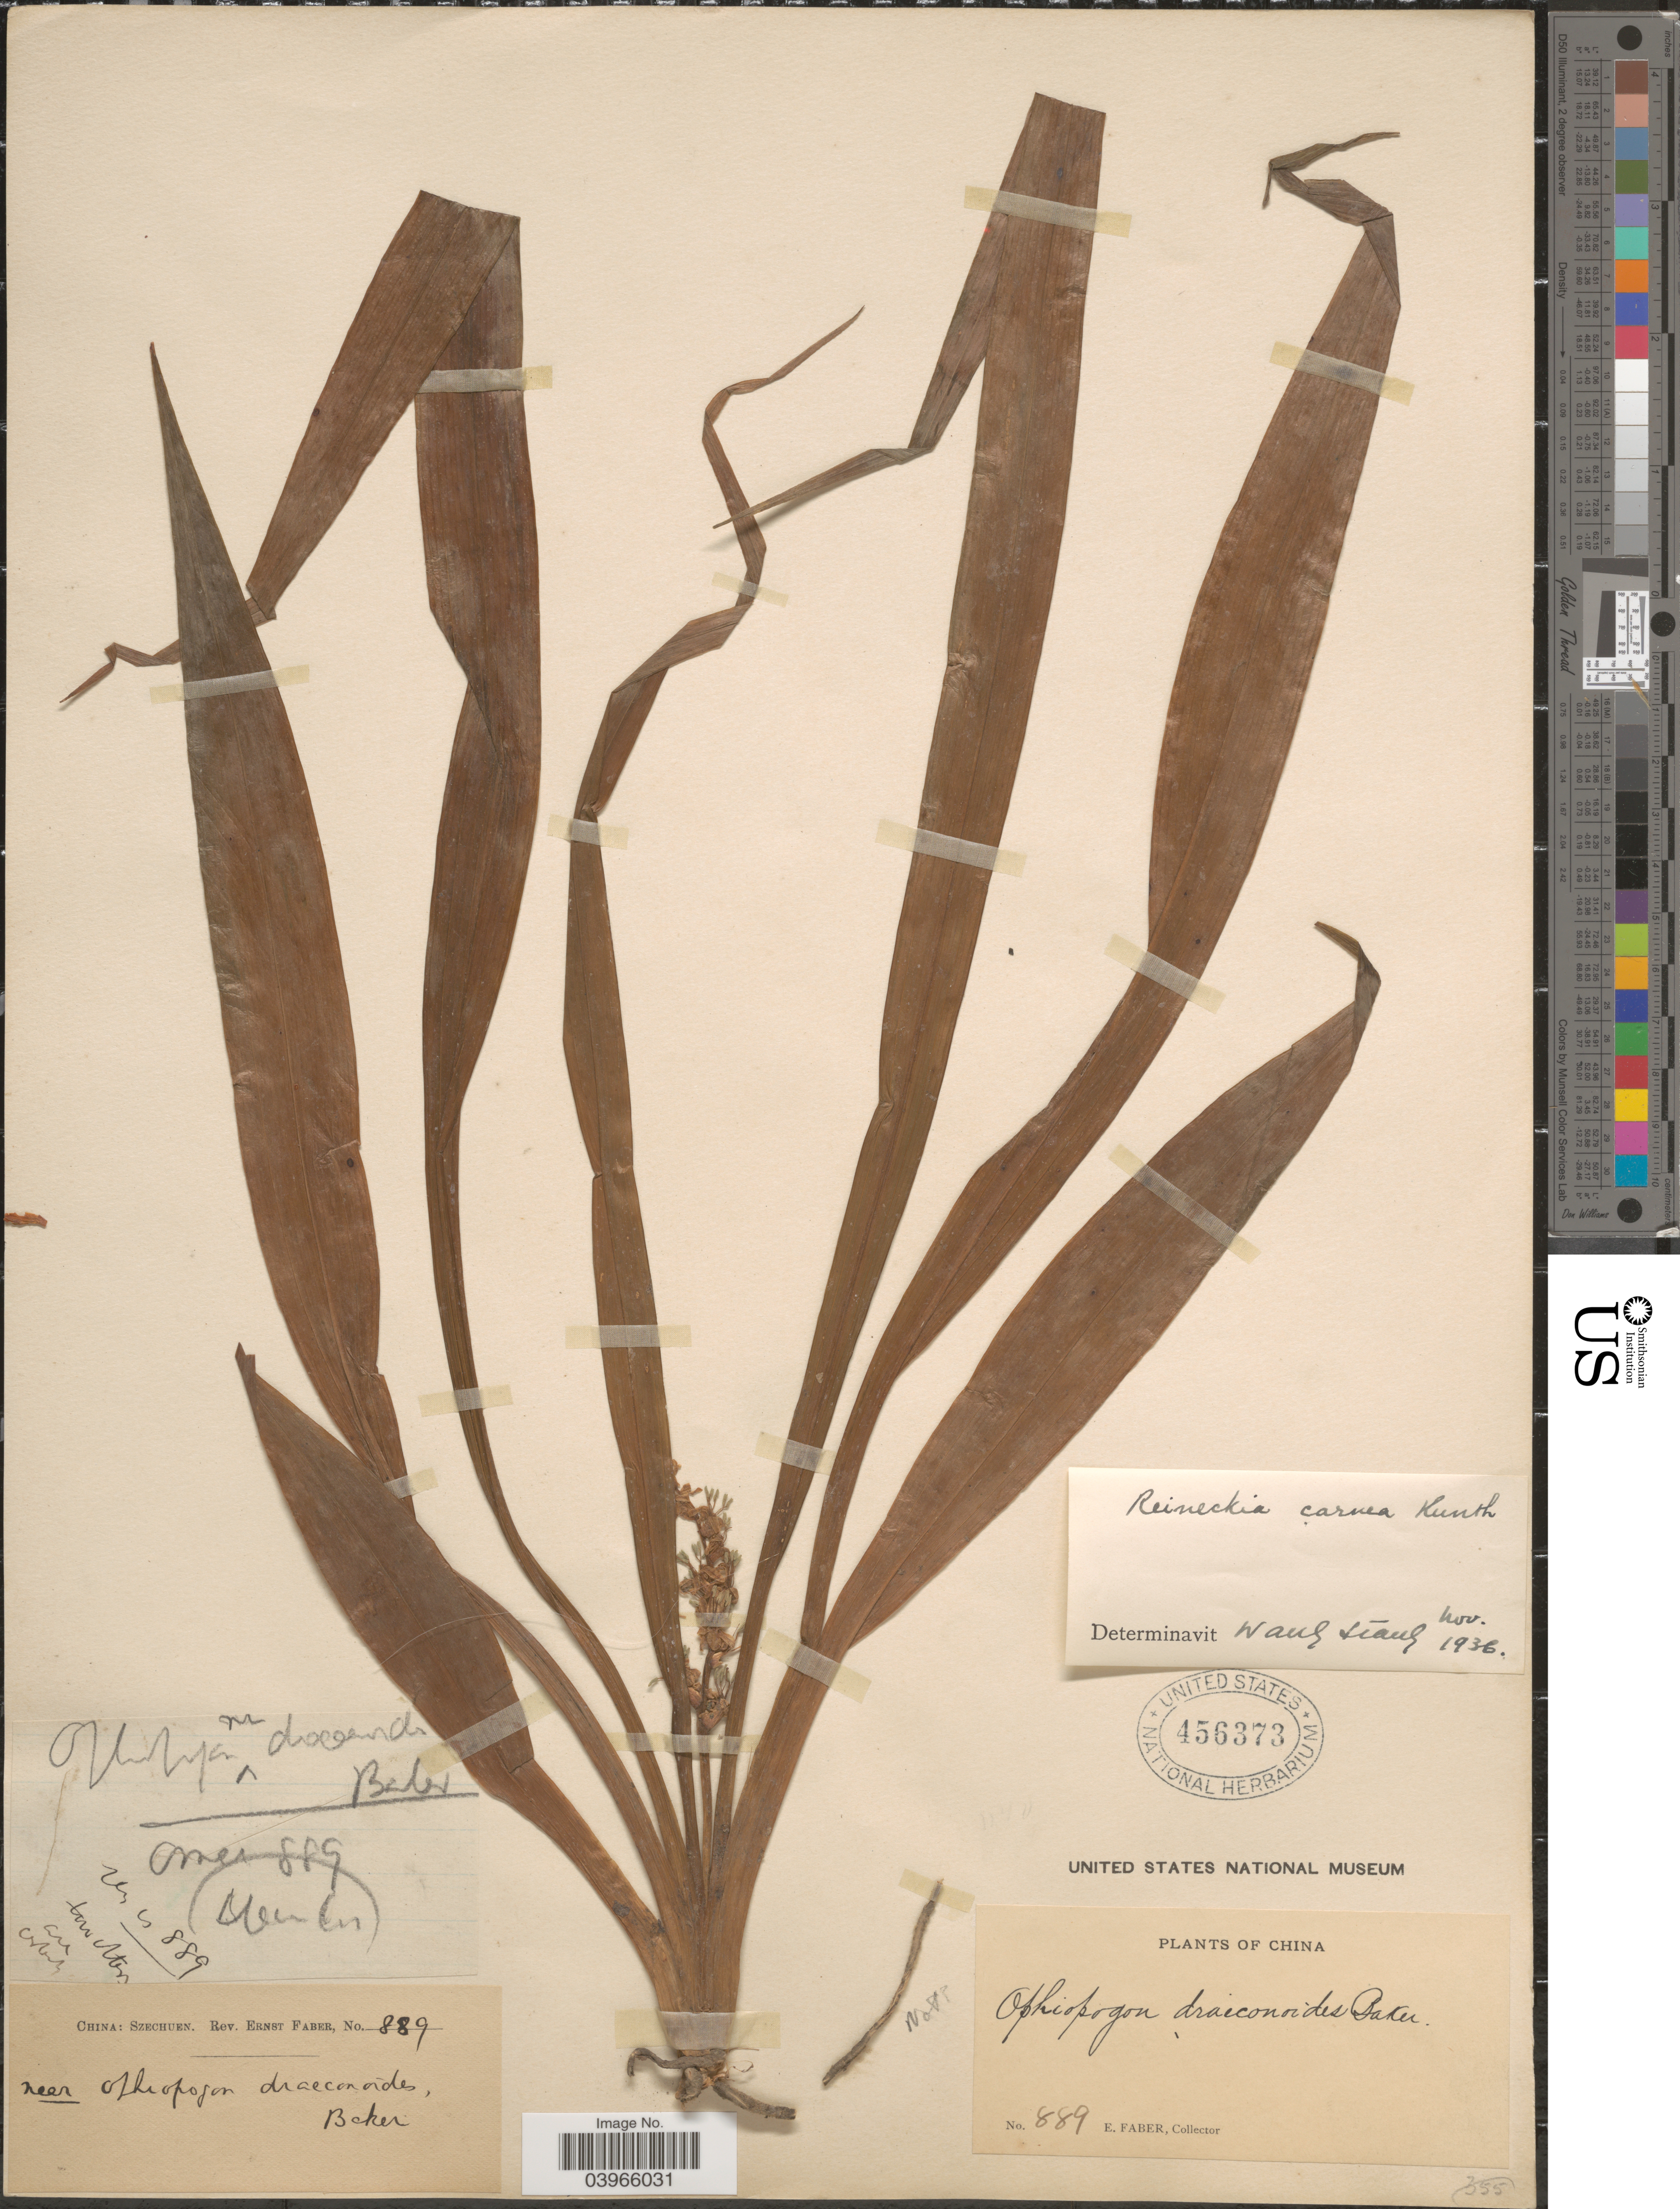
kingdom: Plantae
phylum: Tracheophyta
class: Liliopsida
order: Asparagales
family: Asparagaceae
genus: Reineckea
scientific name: Reineckea carnea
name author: (Andrews) Kunth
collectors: E. Faber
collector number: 889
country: China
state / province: Sichuan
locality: Szechuen.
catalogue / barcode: US 456373